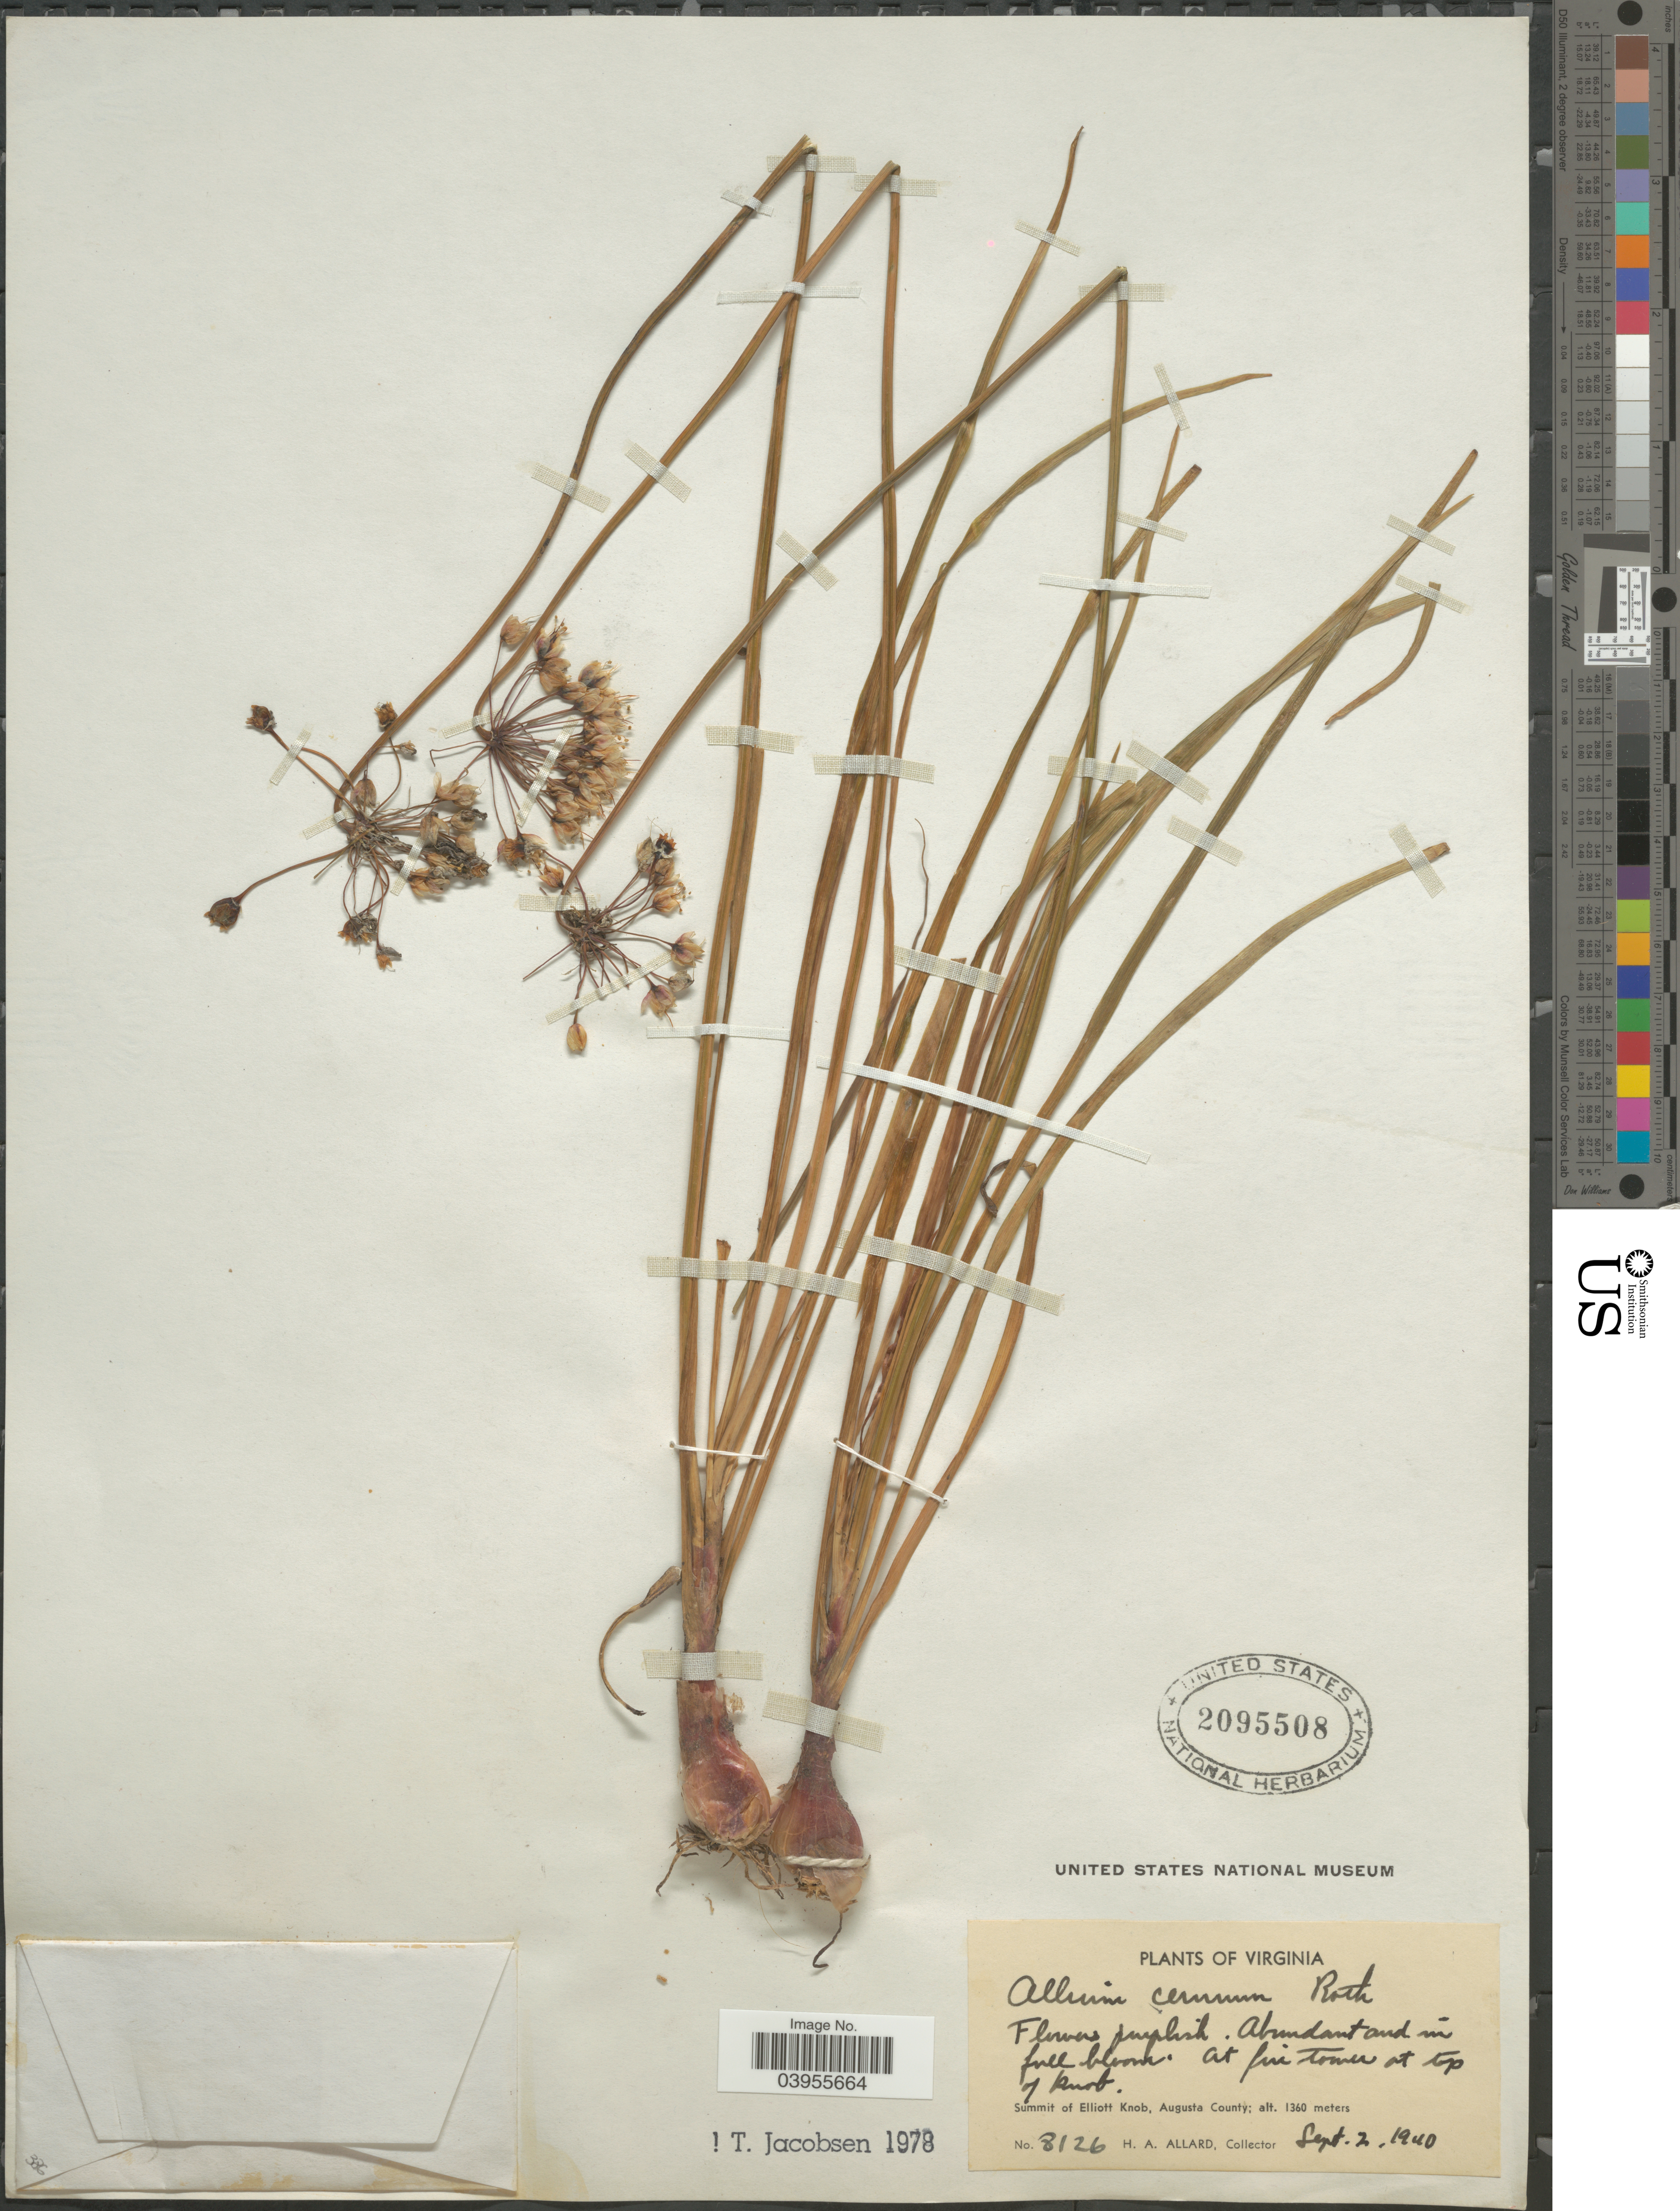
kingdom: Plantae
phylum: Tracheophyta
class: Liliopsida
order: Asparagales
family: Amaryllidaceae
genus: Allium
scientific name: Allium cernuum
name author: Roth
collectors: H. A. Allard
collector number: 8126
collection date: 1940-09-02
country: United States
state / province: Virginia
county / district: Augusta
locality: At fire tower at top of knob. Summit of Elliott Knob, Augusta County.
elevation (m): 1360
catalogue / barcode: US 2095508